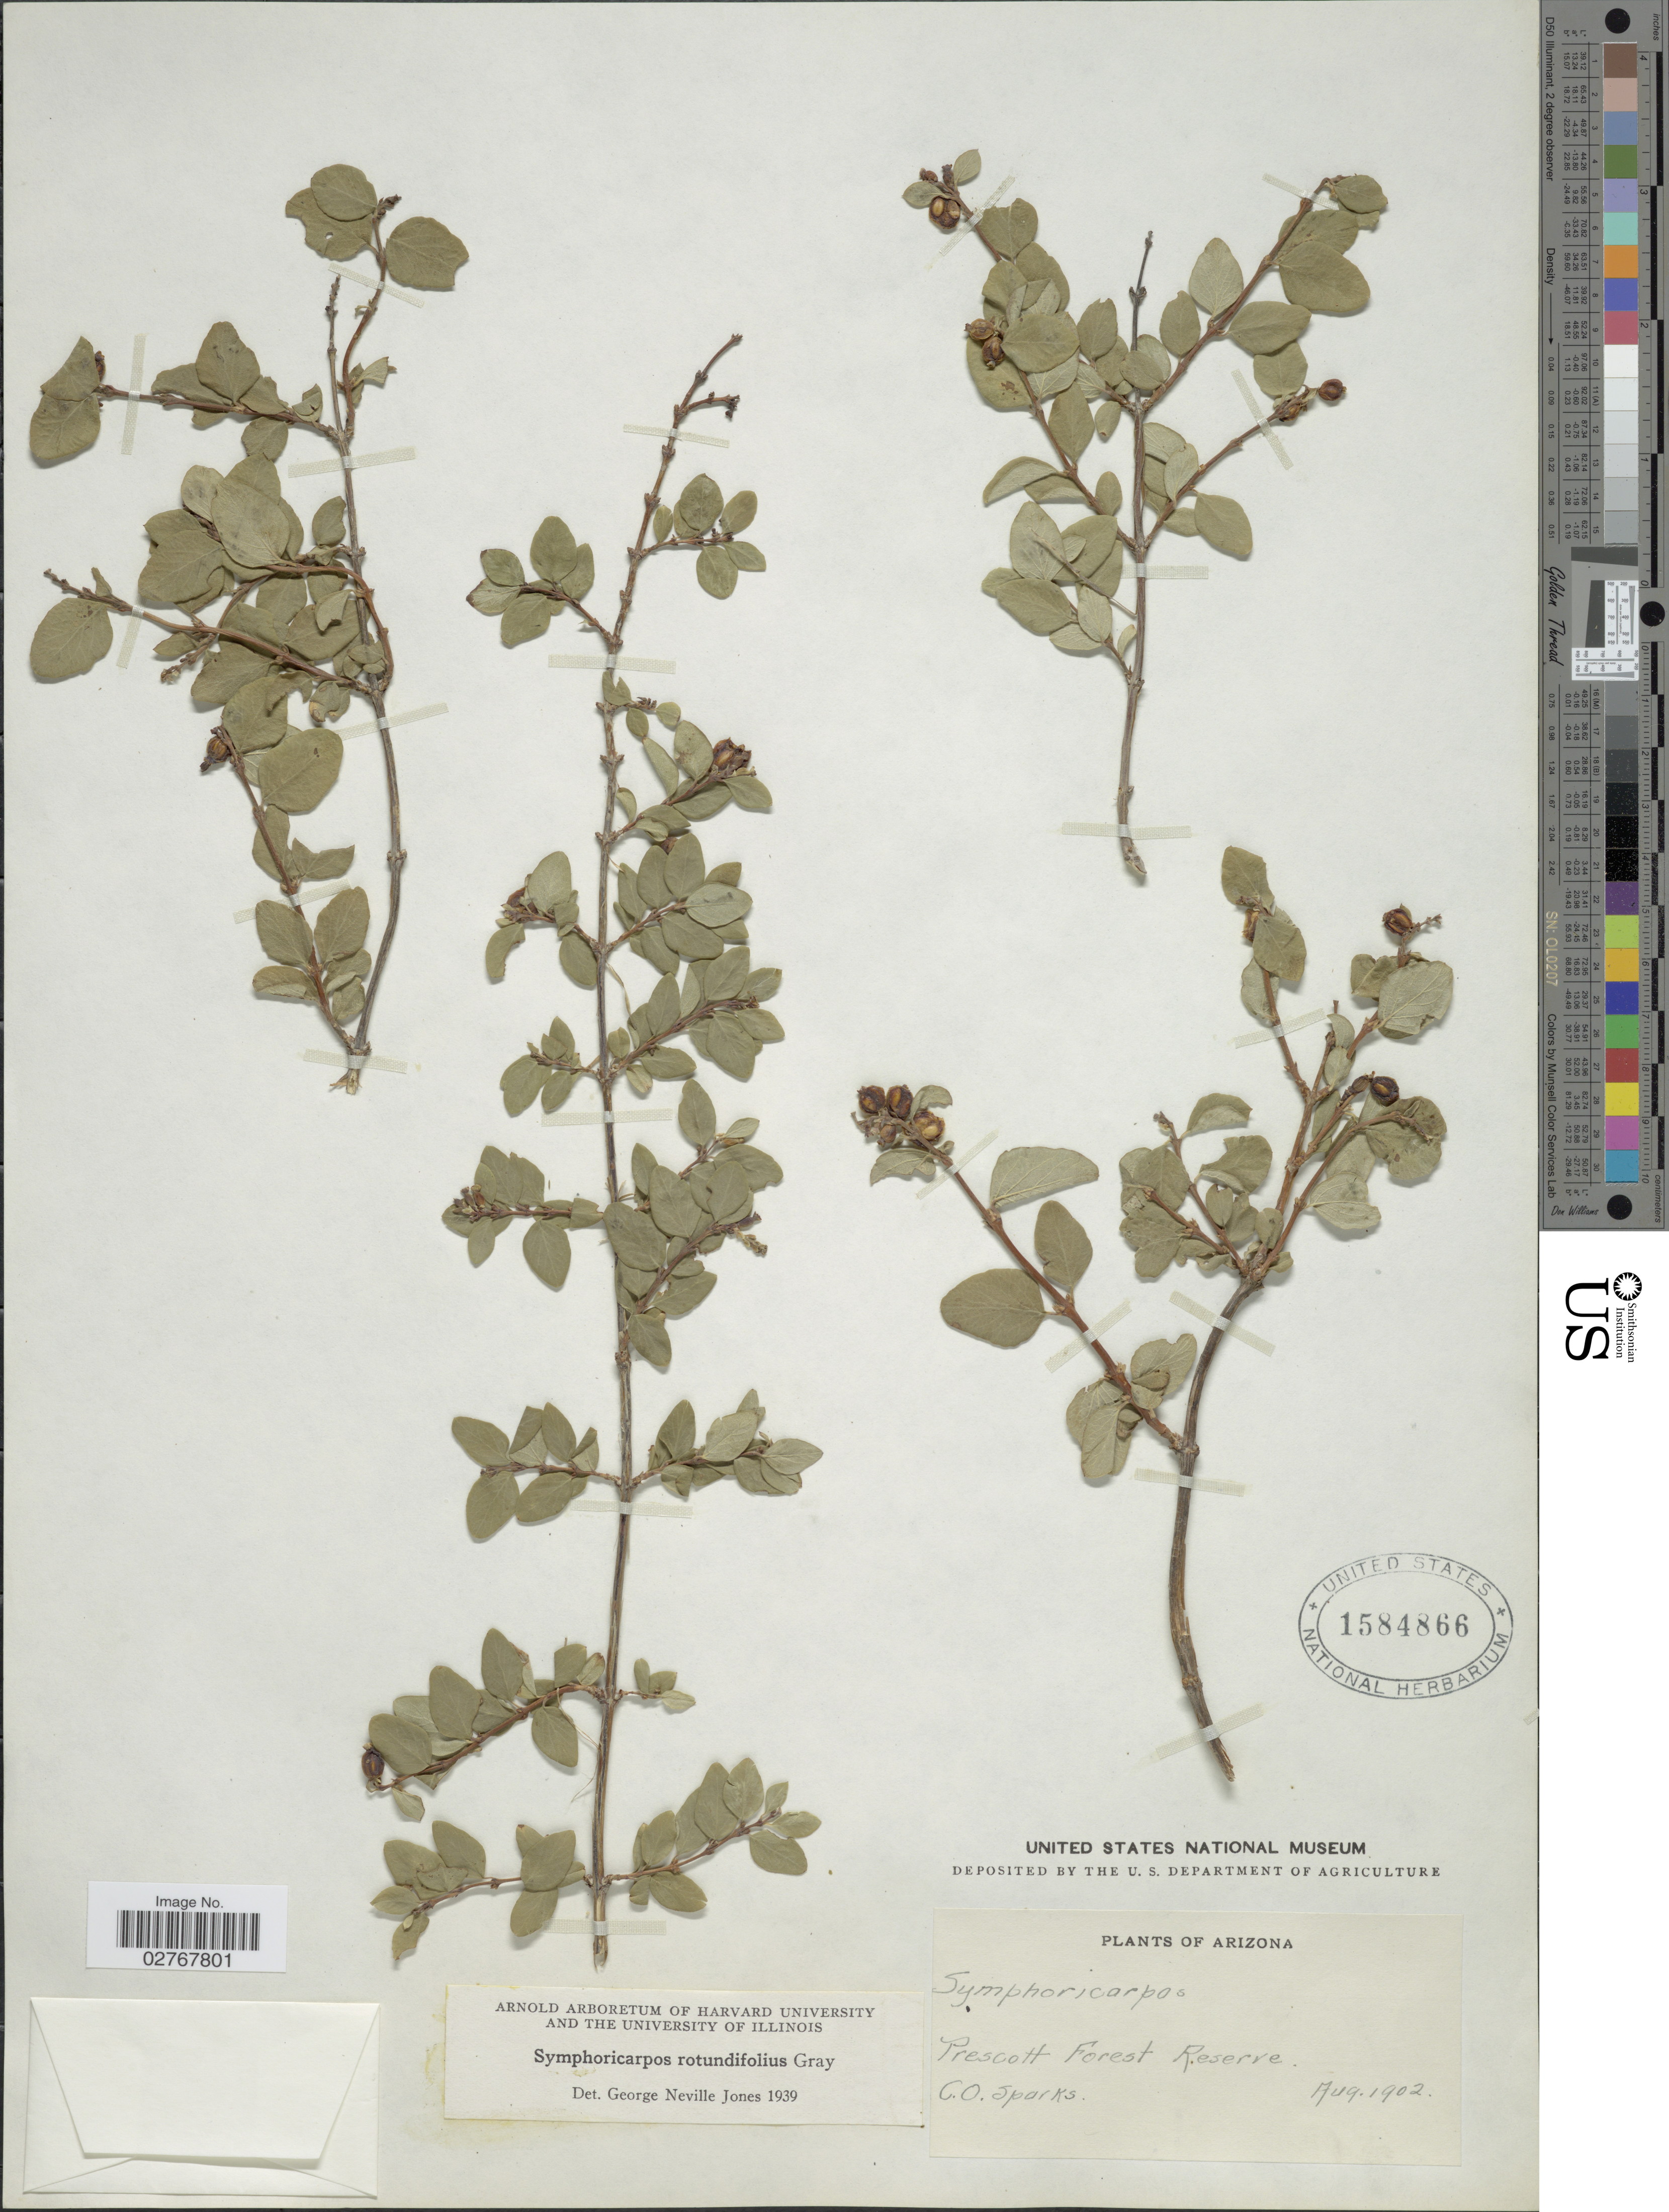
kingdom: Plantae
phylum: Tracheophyta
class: Magnoliopsida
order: Dipsacales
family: Caprifoliaceae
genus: Symphoricarpos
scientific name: Symphoricarpos rotundifolius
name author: A. Gray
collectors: C. O. Sparks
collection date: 1902-08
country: United States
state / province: Arizona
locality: Prescott Forest Reserve.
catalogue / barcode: US 1584866